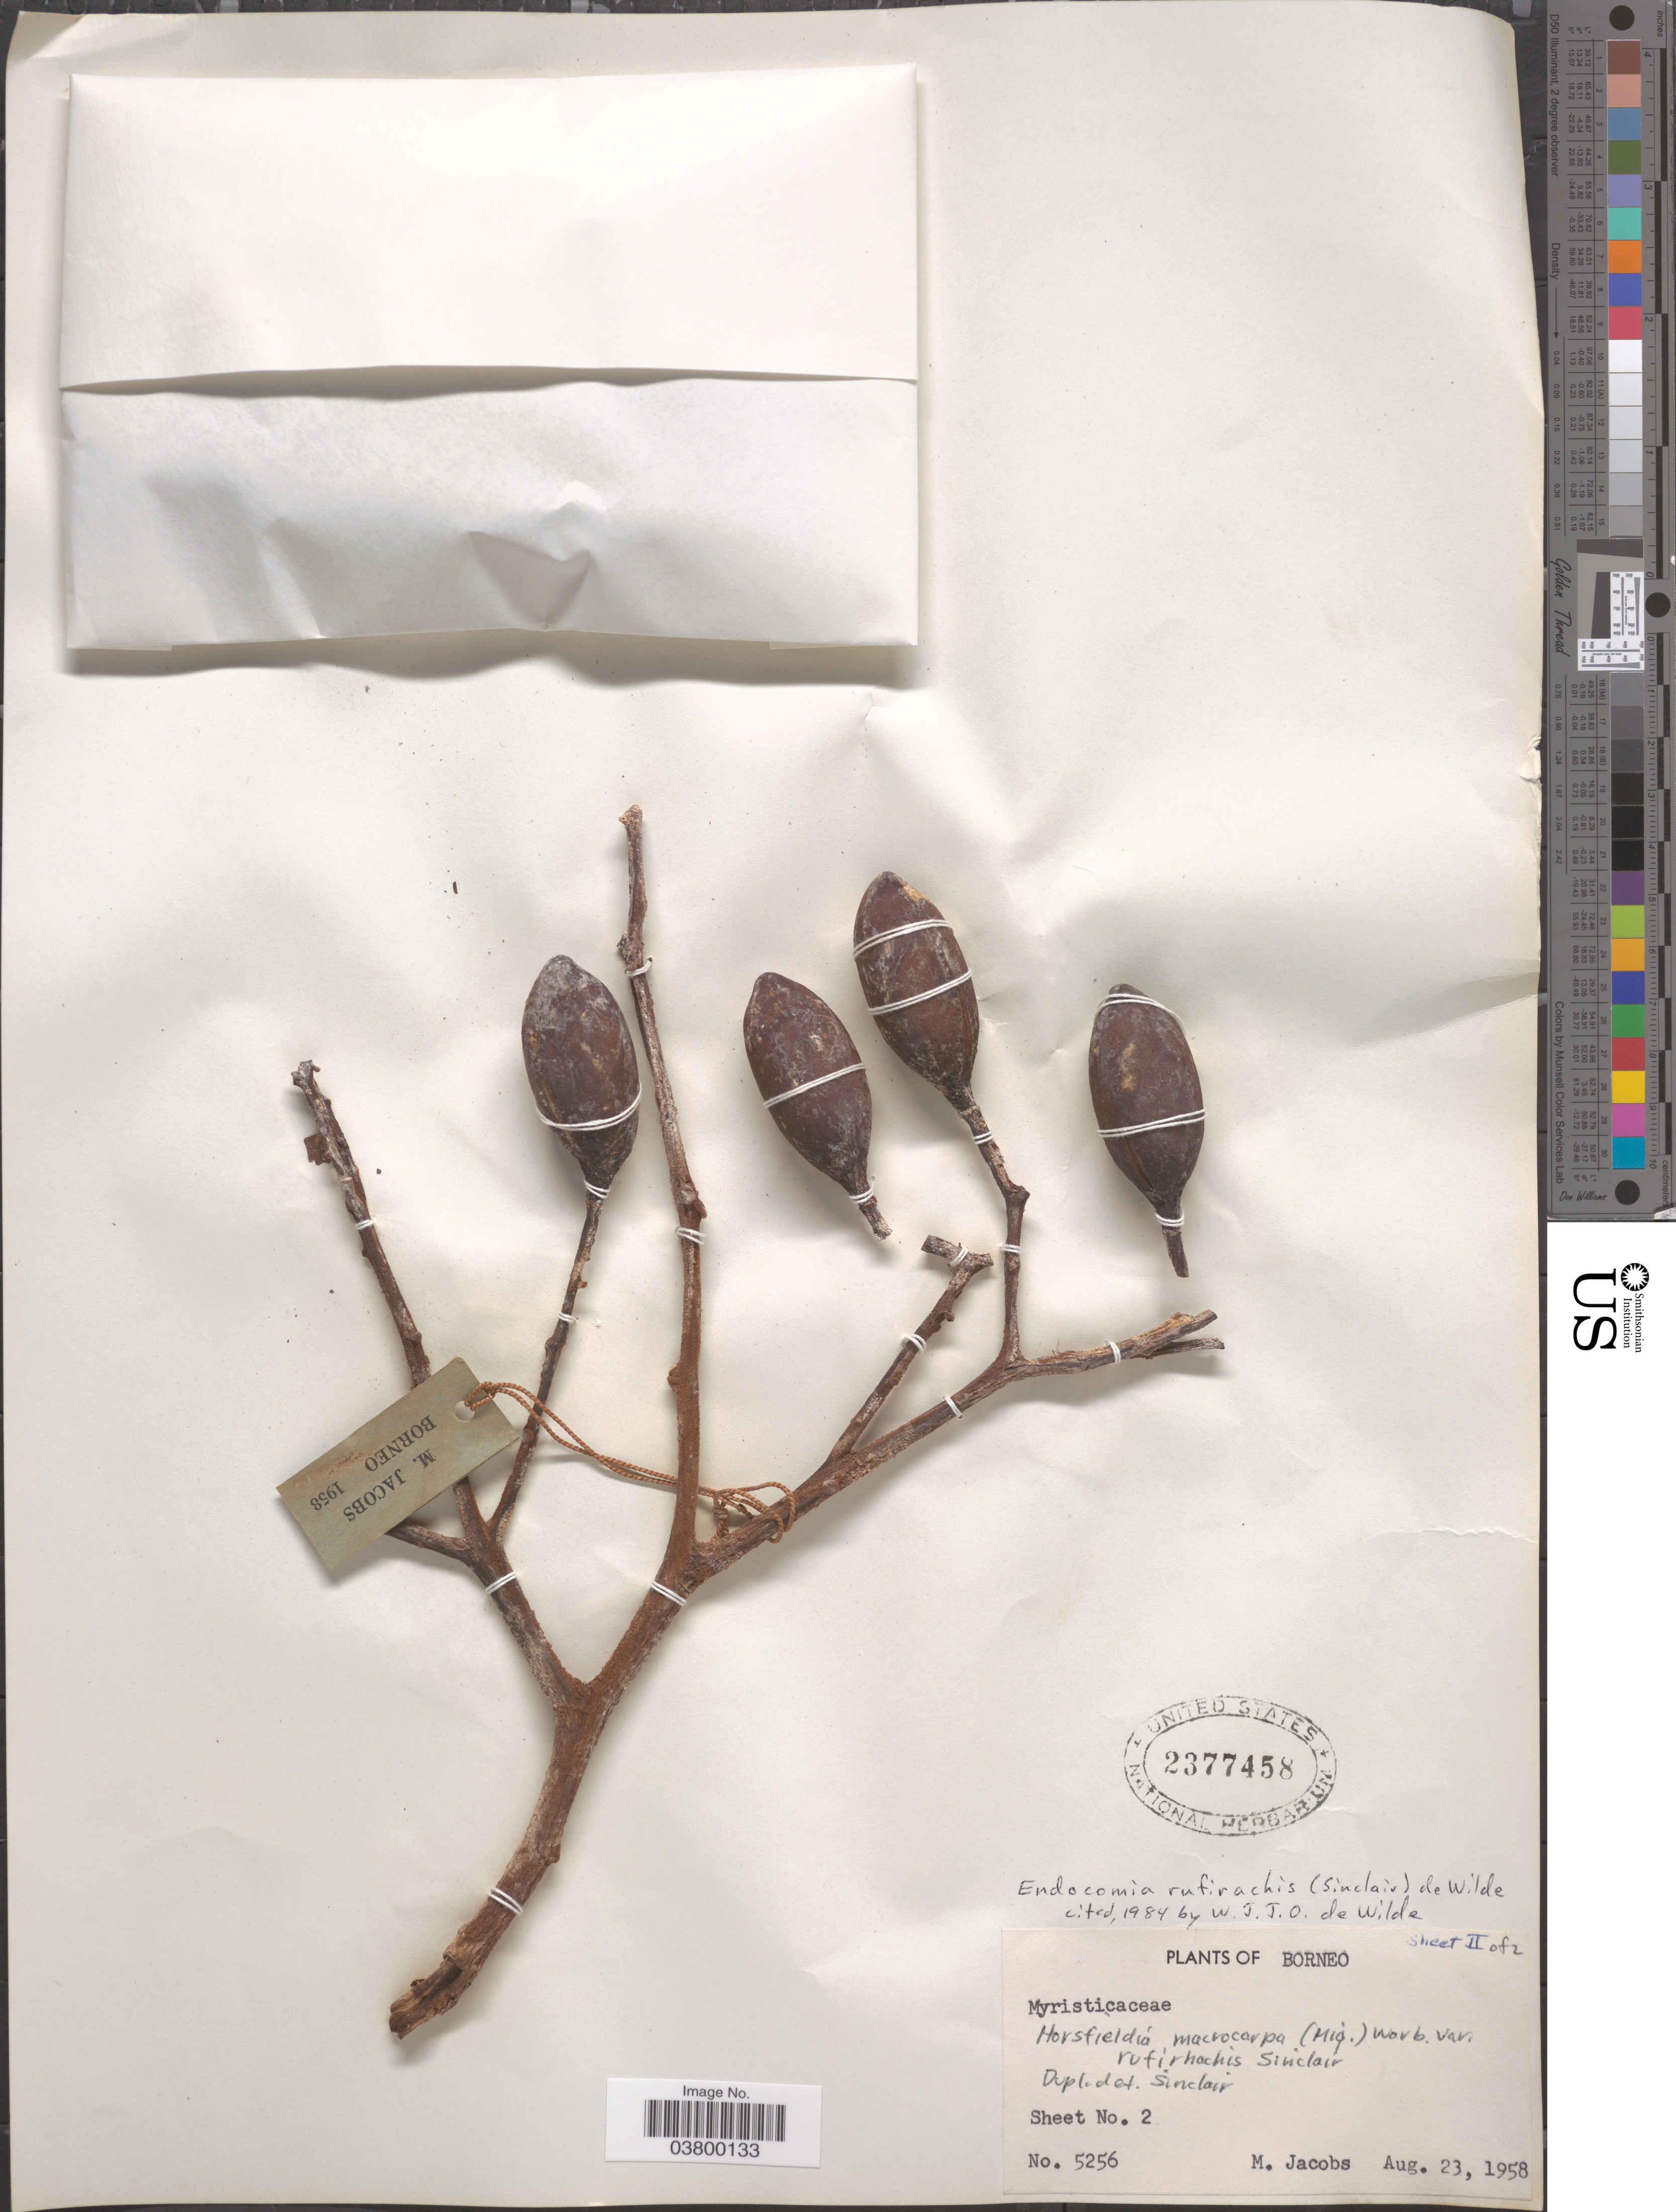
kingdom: Plantae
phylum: Tracheophyta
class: Magnoliopsida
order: Magnoliales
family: Myristicaceae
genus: Endocomia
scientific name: Endocomia rufirachis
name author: (J. Sinclair) W.J. de Wilde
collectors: M. Jacobs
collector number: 5256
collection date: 1958-08-23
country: Malaysia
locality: Borneo.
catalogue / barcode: US 2377458